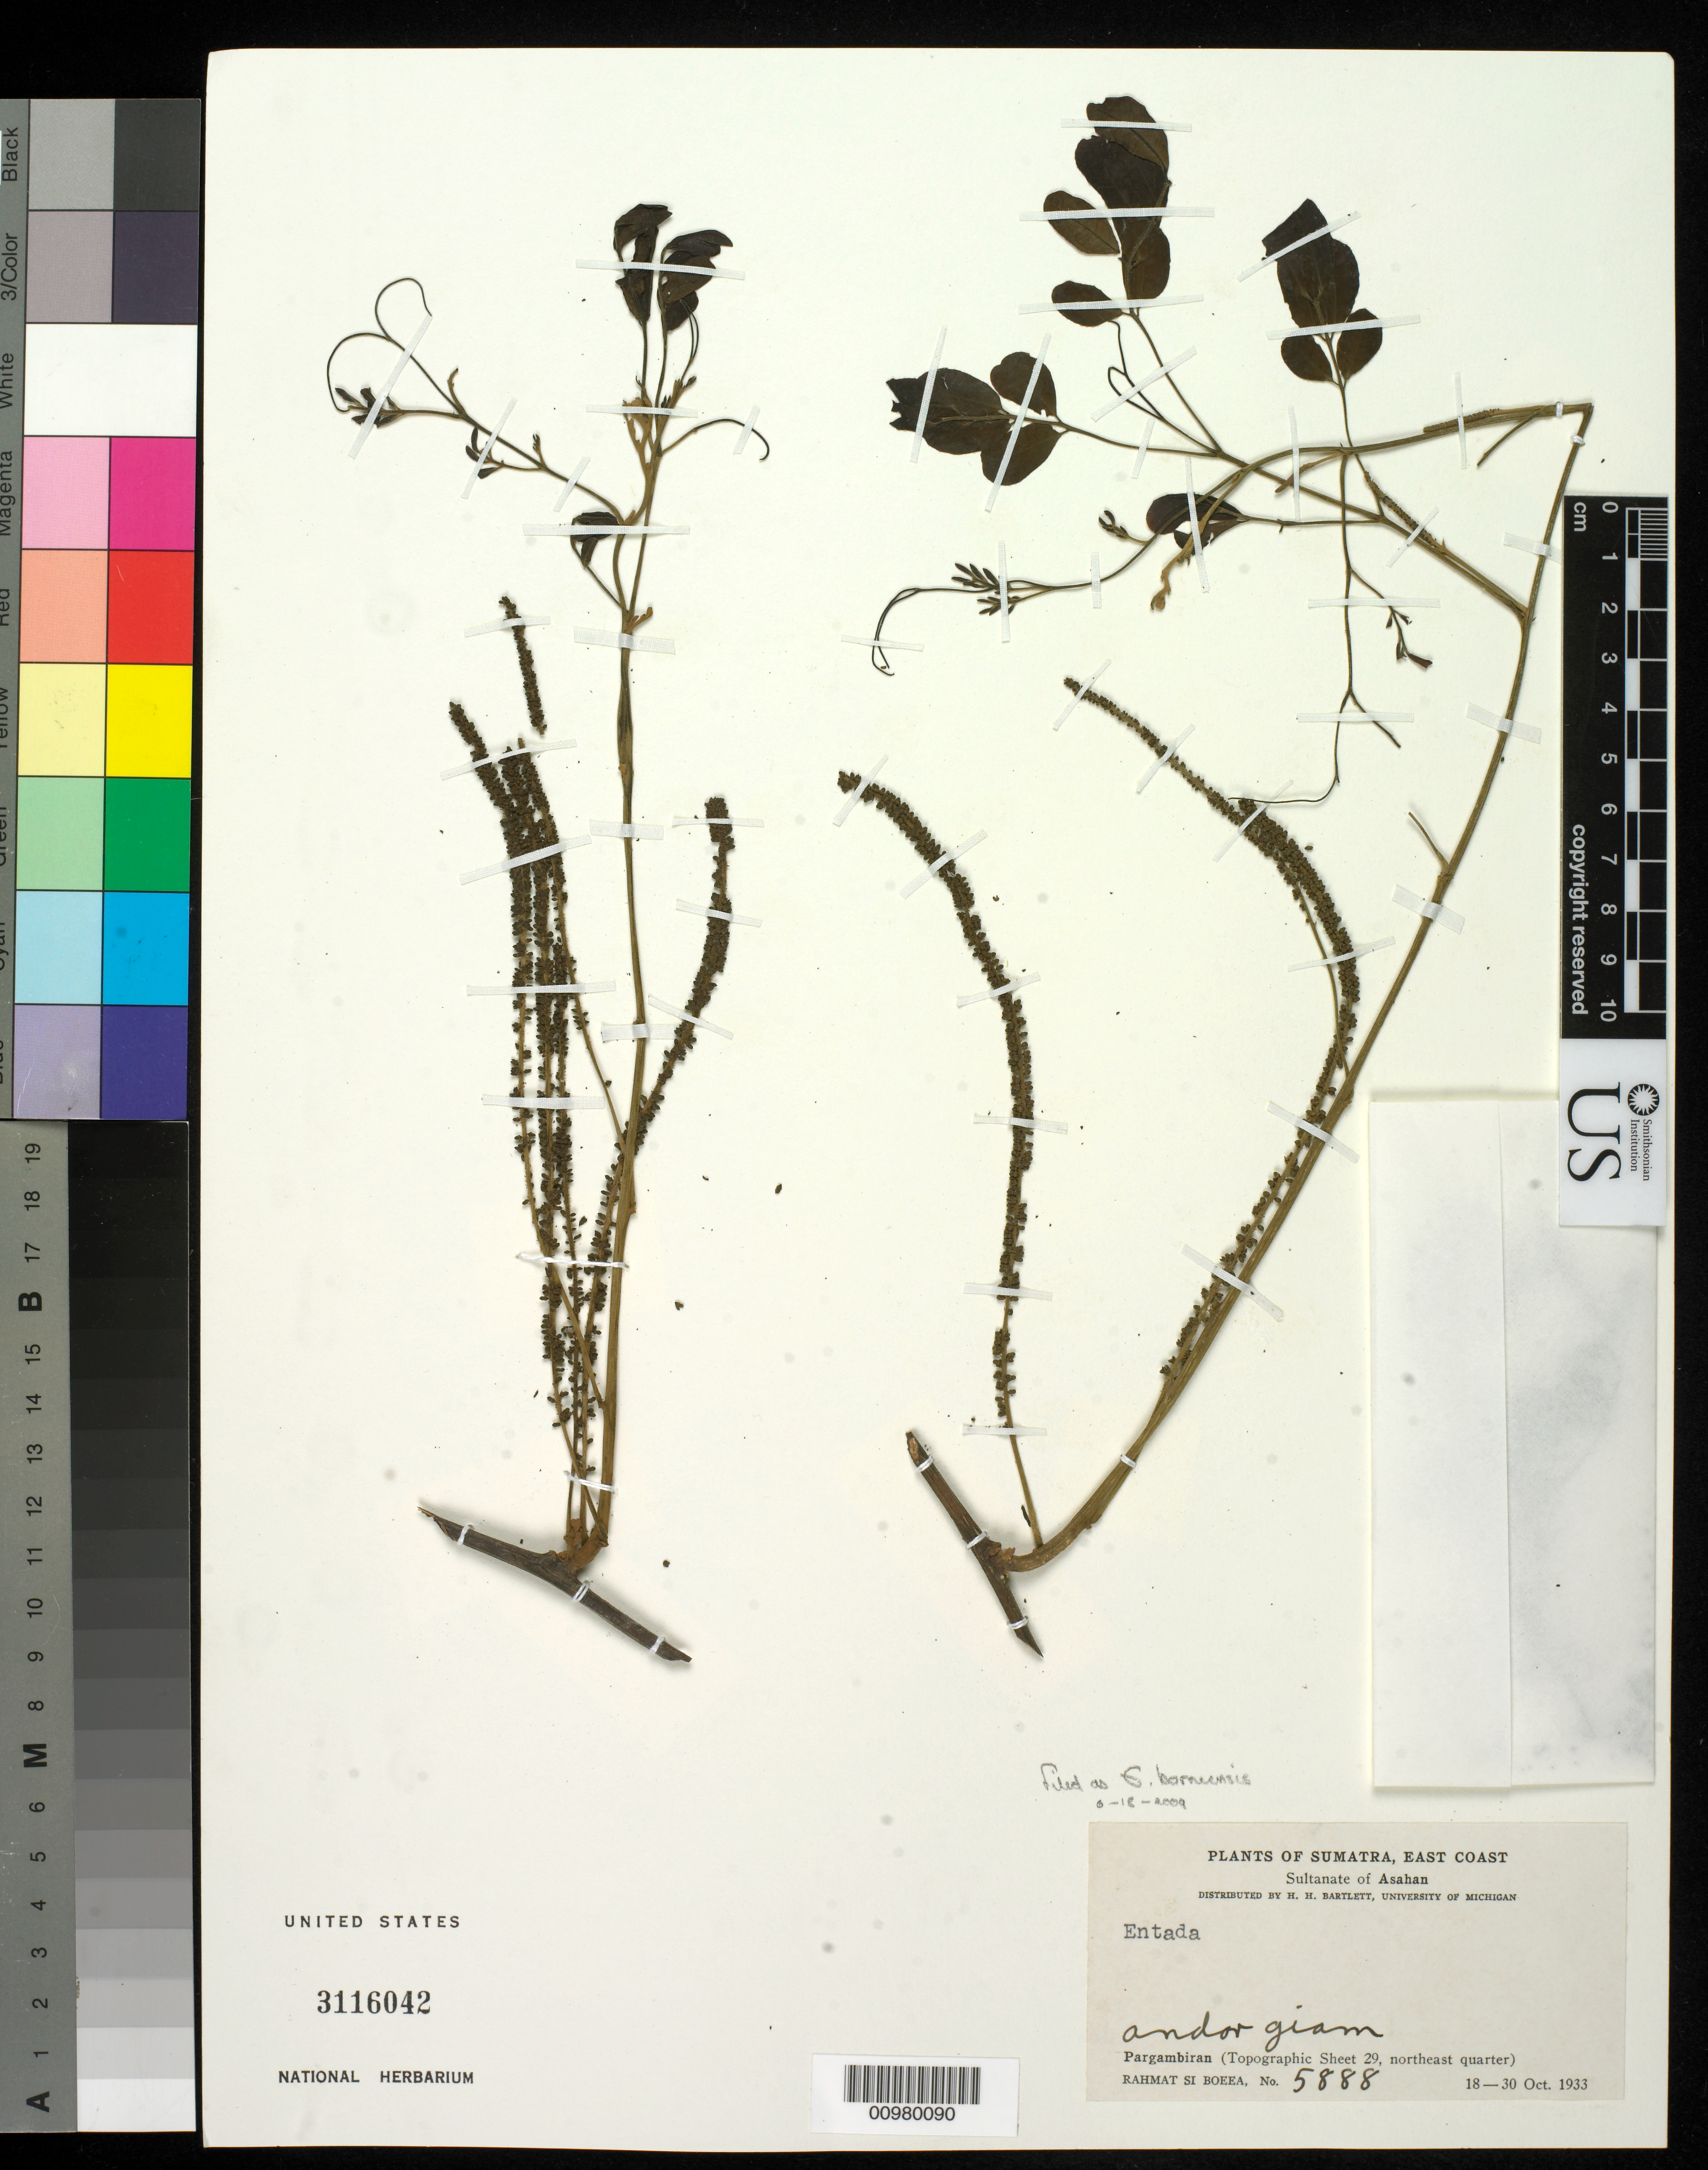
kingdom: Plantae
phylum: Tracheophyta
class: Magnoliopsida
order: Fabales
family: Fabaceae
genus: Entada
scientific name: Entada borneensis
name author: Ridl.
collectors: Rahmat Si Boeea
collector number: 5888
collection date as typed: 18 Oct 1933 to 30 Oct 1933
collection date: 1933-10-18/1933-10-30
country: Indonesia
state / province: Sumatra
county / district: Aceh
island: Sumatra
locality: Asahan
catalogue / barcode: US 3116042